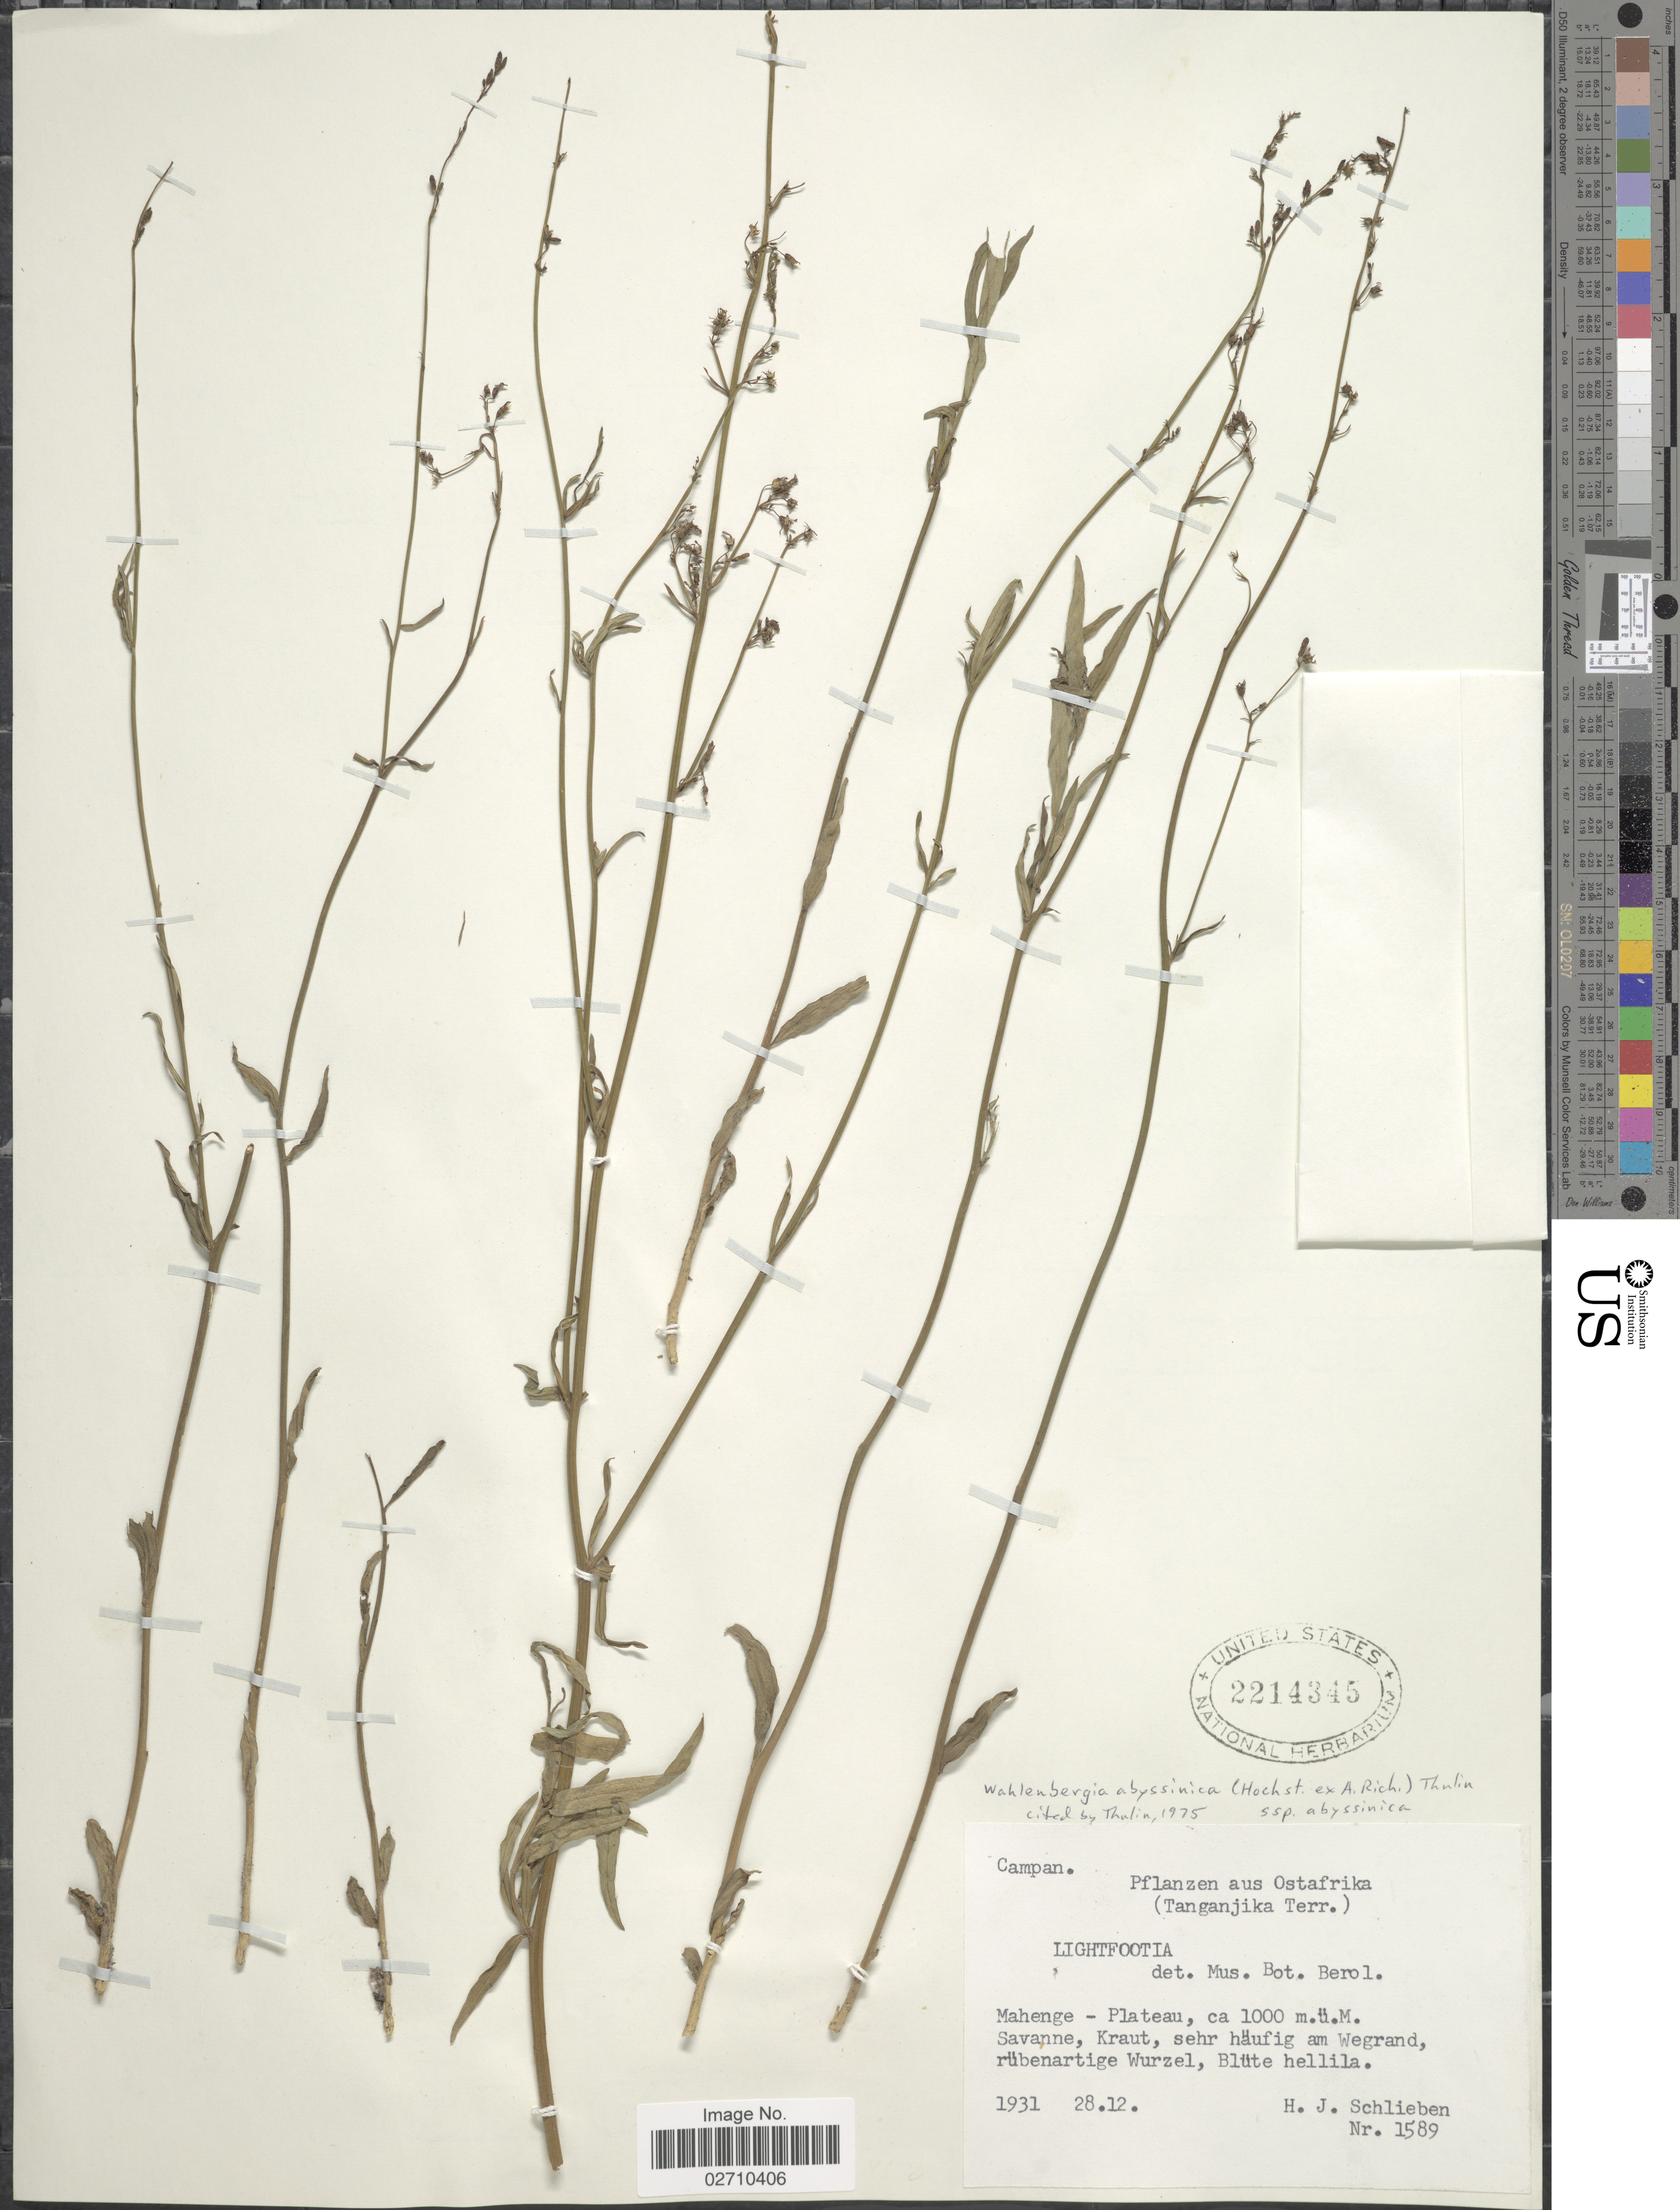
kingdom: Plantae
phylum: Tracheophyta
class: Magnoliopsida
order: Asterales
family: Campanulaceae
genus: Wahlenbergia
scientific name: Wahlenbergia abyssinica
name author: (Hochst. ex A. Rich.) Thulin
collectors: H. J. Schlieben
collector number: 1589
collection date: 1931-12-28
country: Tanzania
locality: Ostafrika. (Tanganjika Terr.) Mahenge - Plateau.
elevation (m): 1000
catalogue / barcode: US 2214345